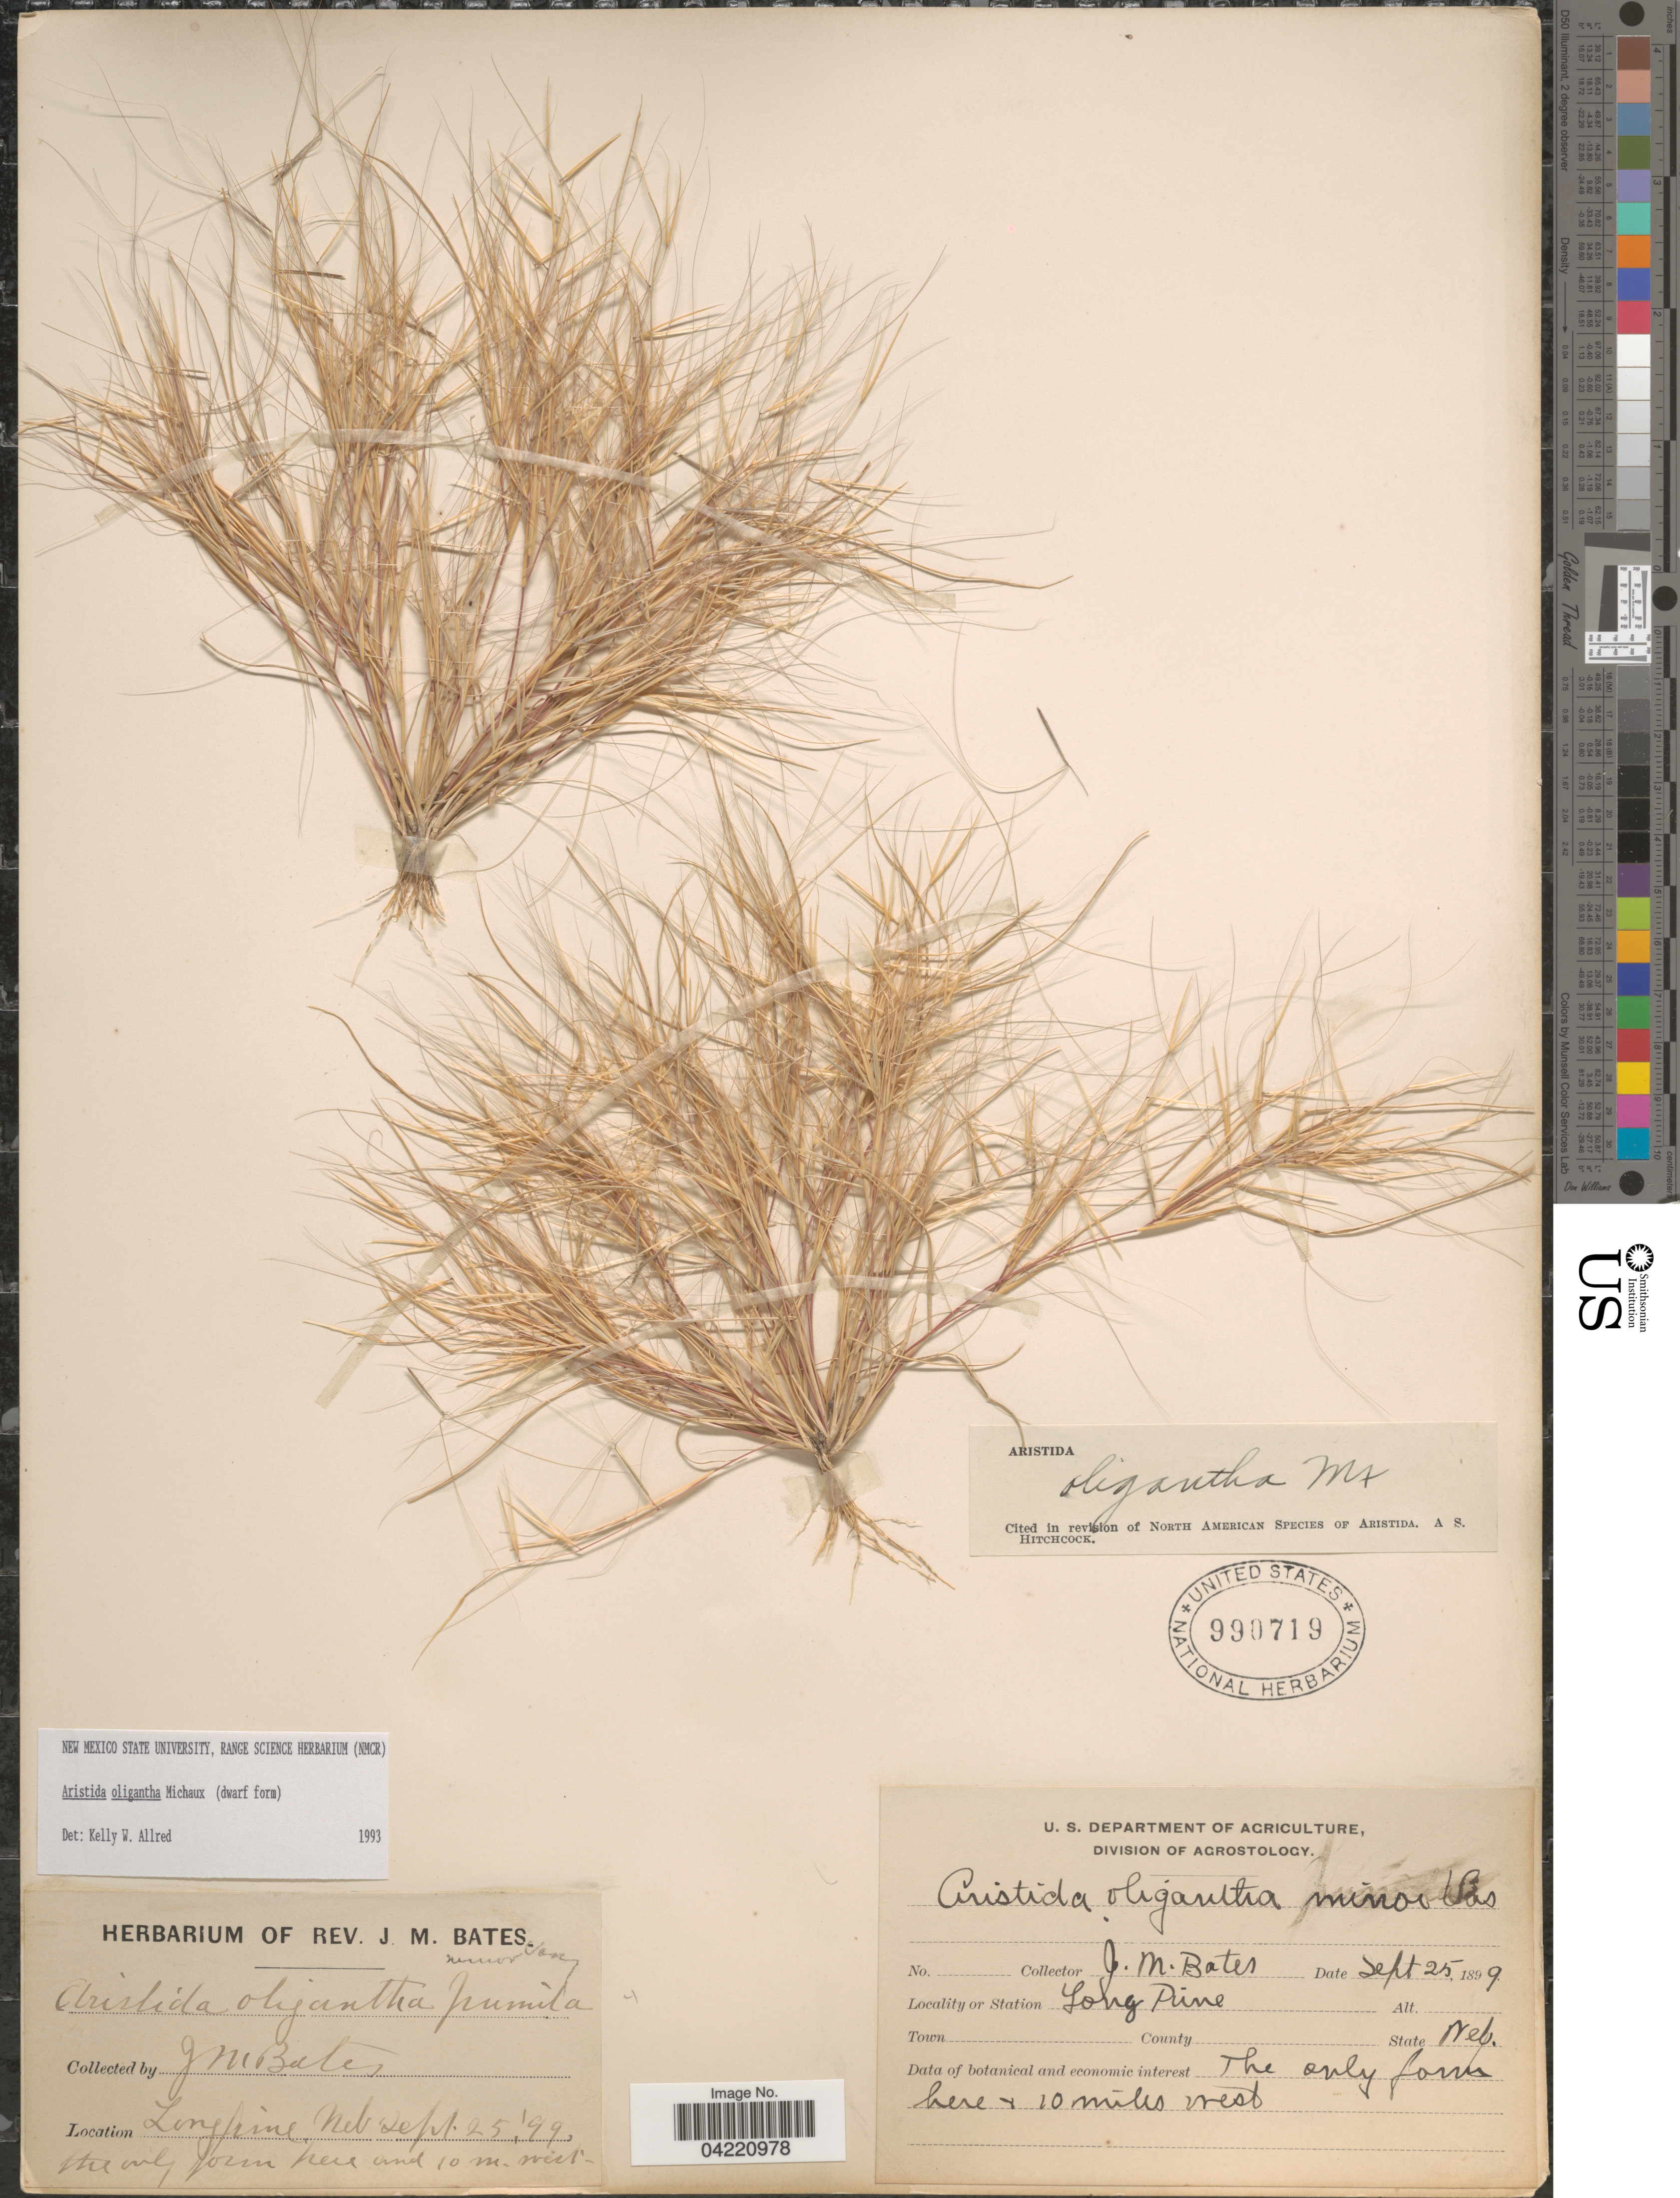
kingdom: Plantae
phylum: Tracheophyta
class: Liliopsida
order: Poales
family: Poaceae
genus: Aristida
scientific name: Aristida oligantha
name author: Michx.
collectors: J. Bates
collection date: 1899-09-25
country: United States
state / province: Nebraska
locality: Long Pine.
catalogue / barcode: US 990719